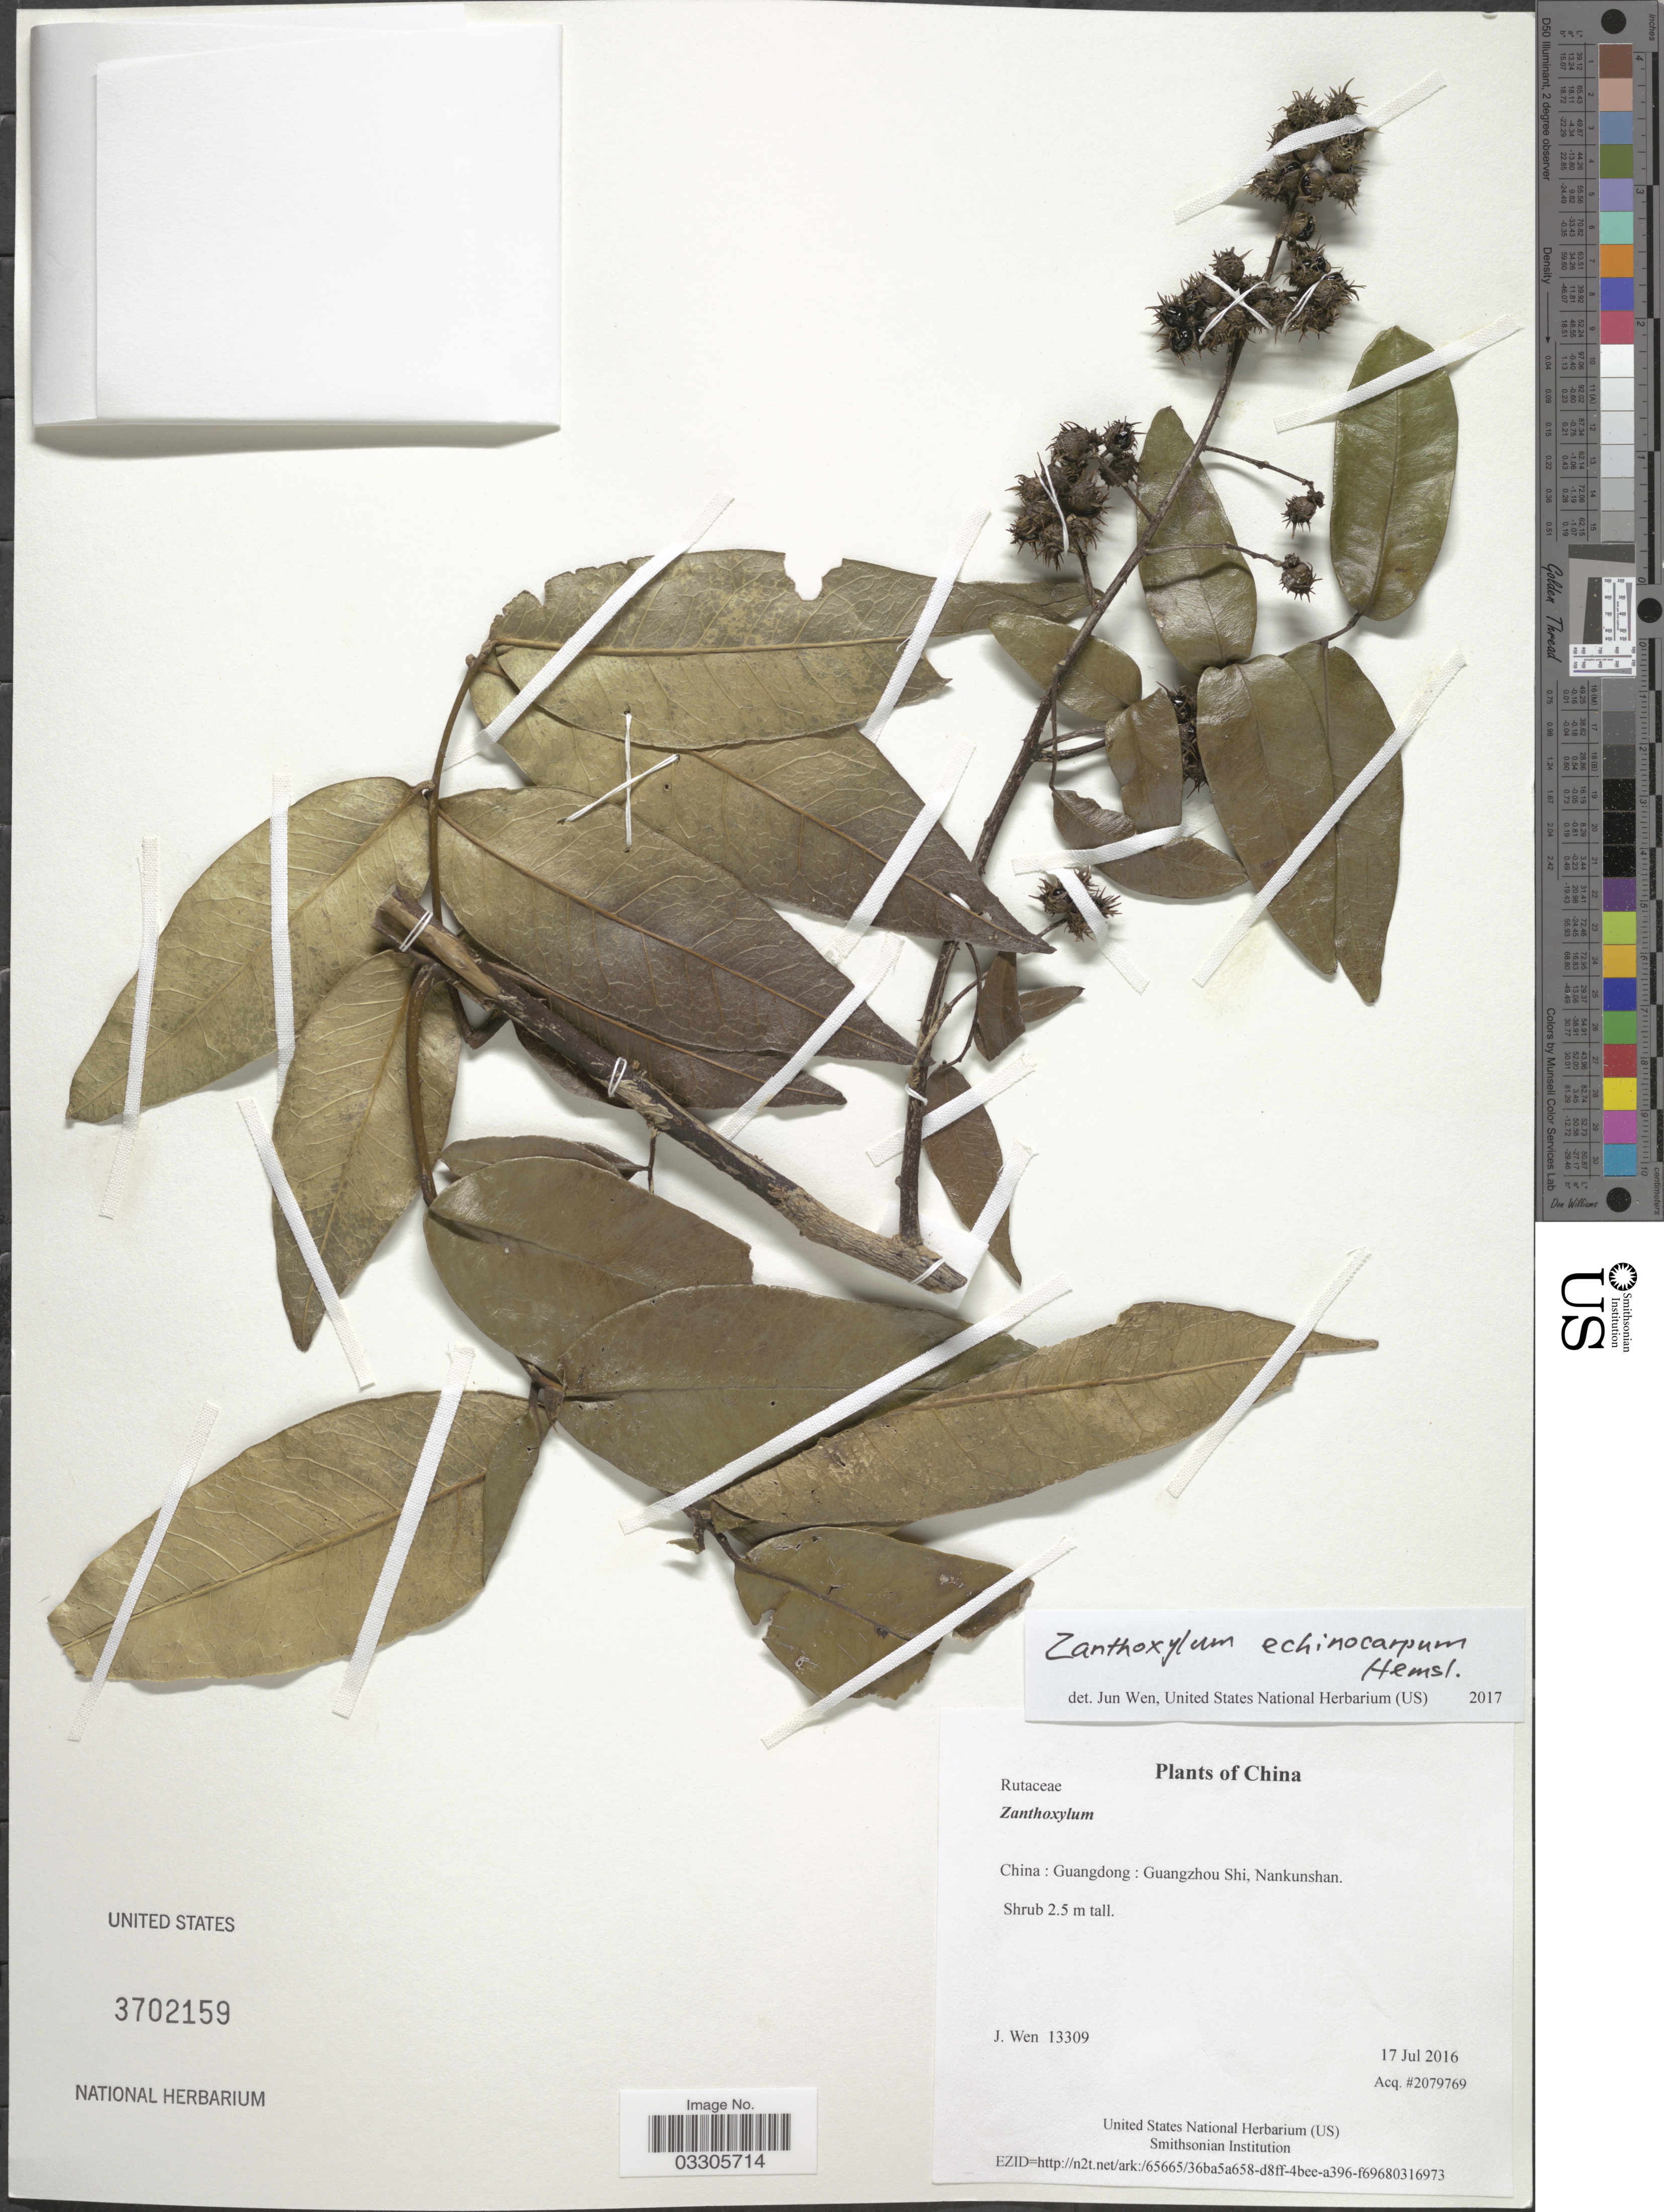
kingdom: Plantae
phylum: Tracheophyta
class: Magnoliopsida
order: Sapindales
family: Rutaceae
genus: Zanthoxylum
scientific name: Zanthoxylum echinocarpum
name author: Hemsl.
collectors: J. Wen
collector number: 13309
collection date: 2016-07-17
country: China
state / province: Guangdong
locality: Guangzhou Shi, Nankunshan.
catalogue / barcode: US 3702159